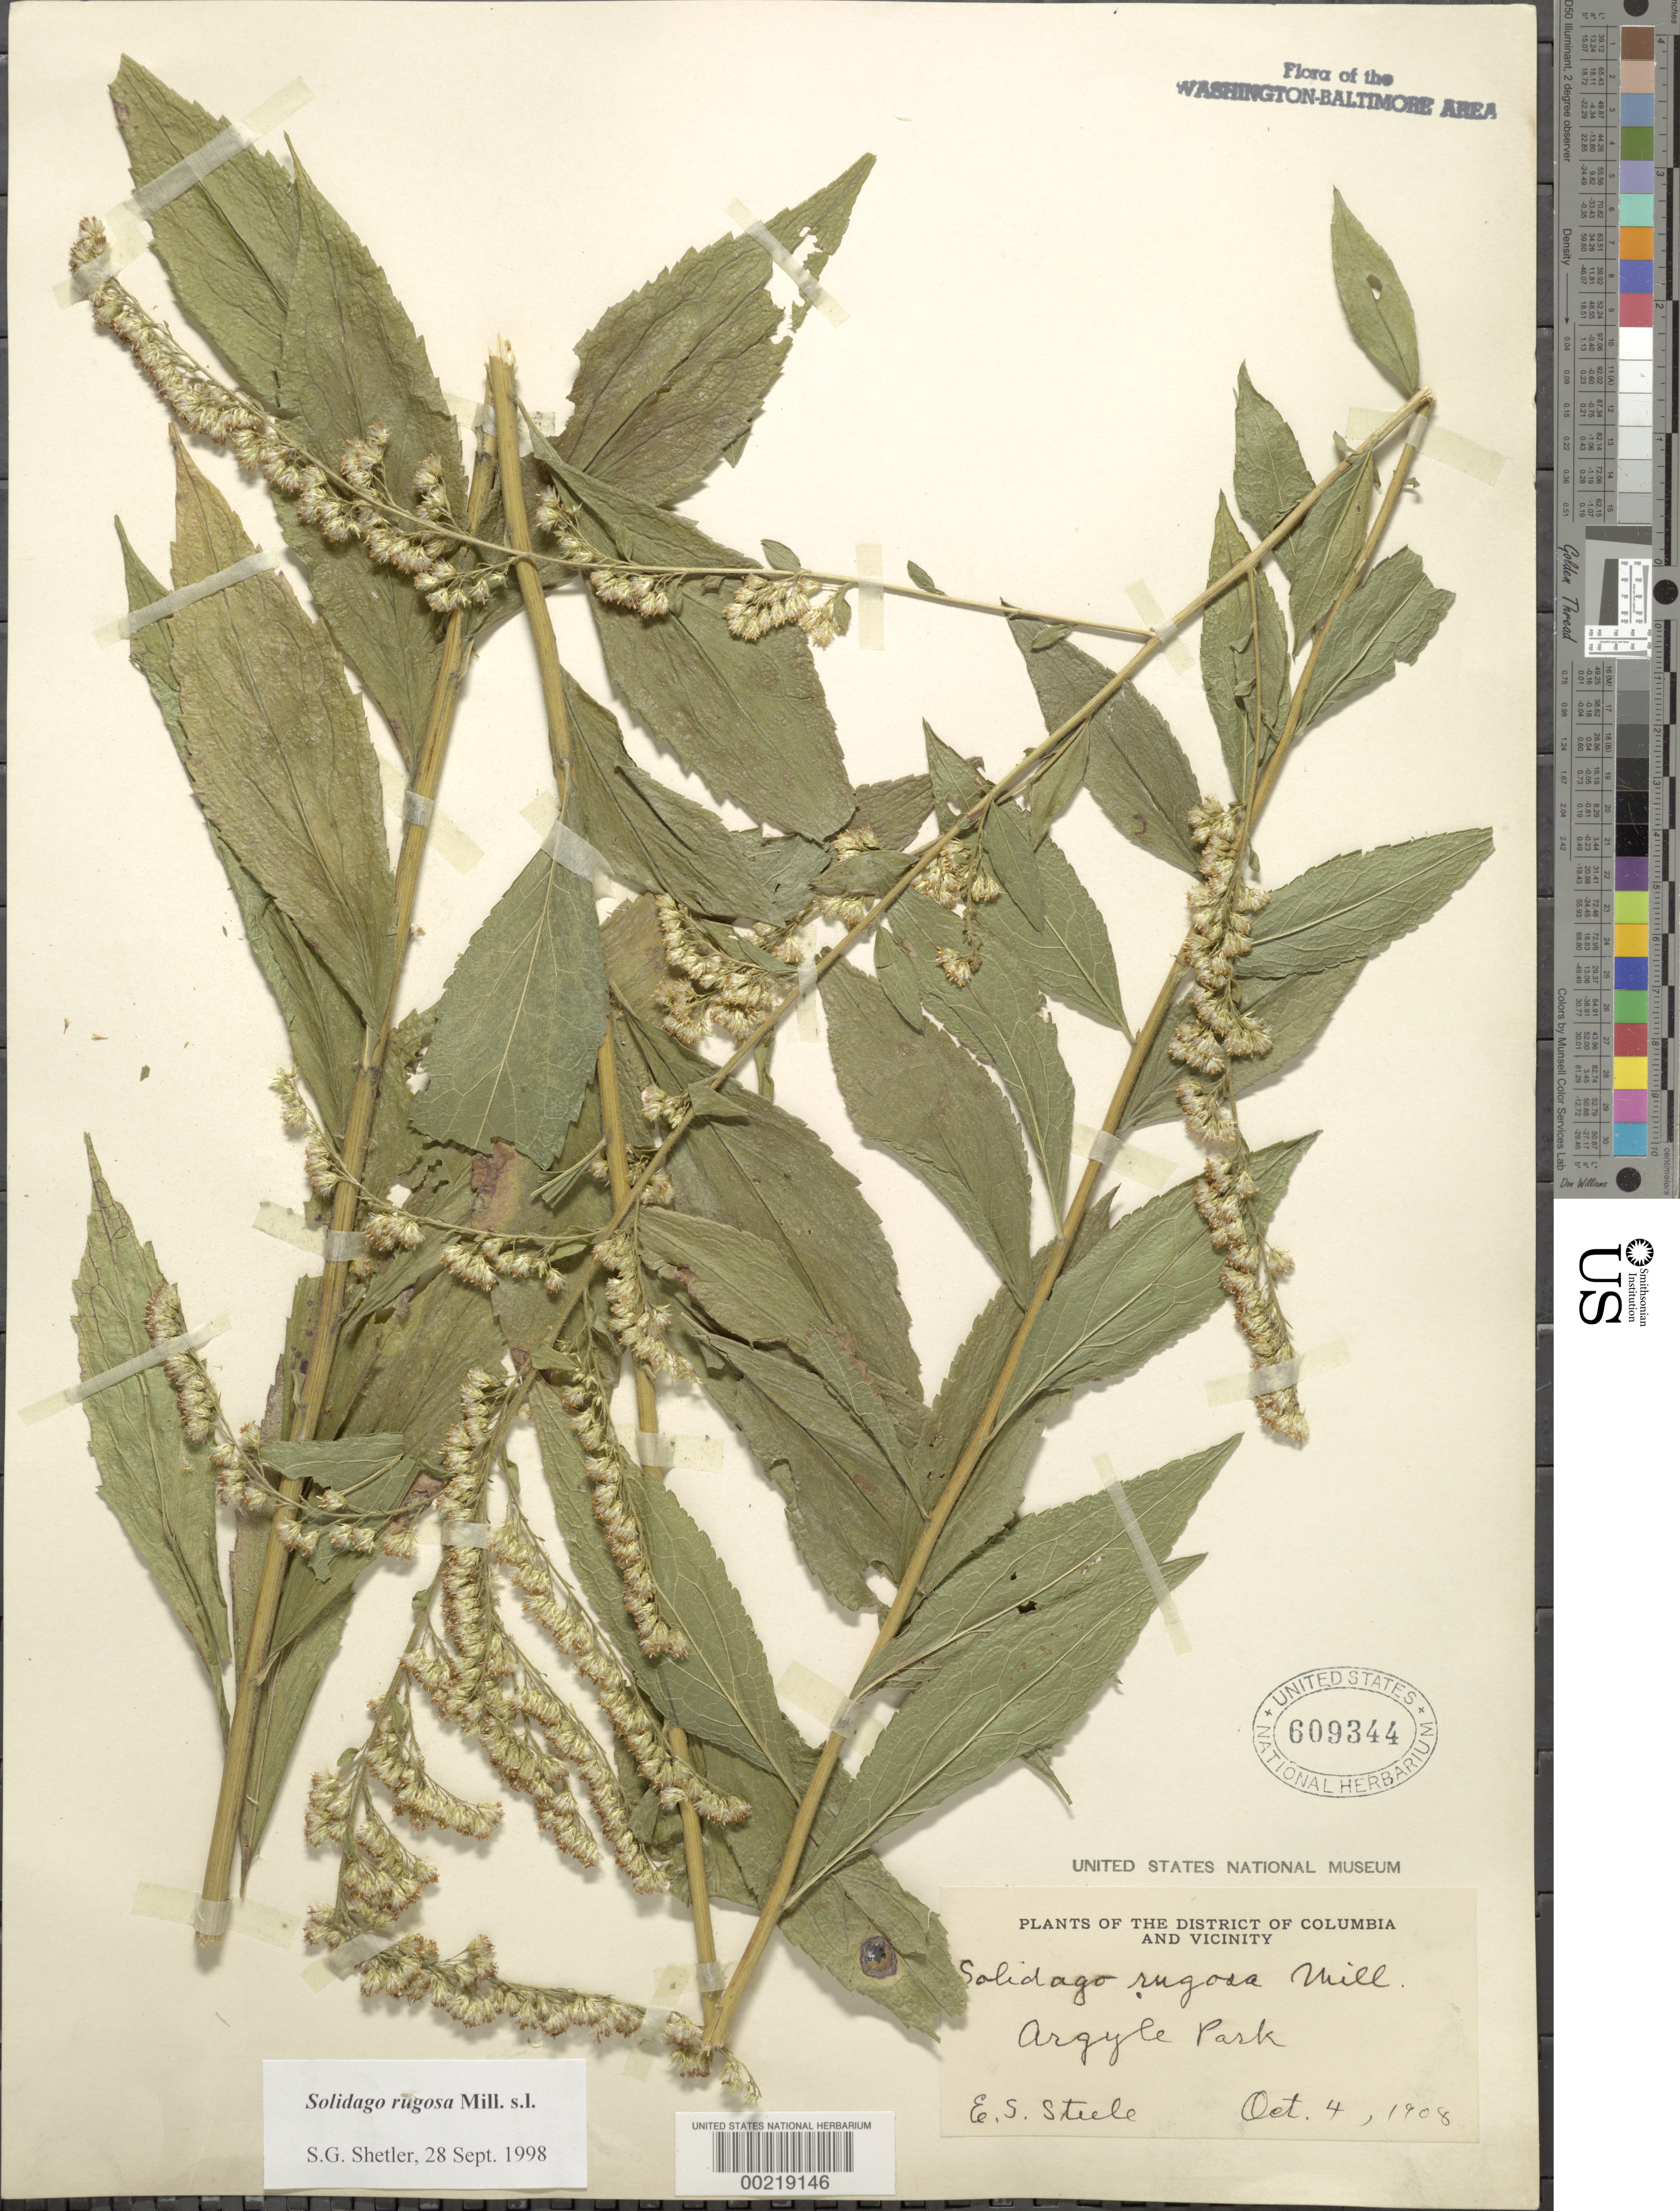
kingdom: Plantae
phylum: Tracheophyta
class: Magnoliopsida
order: Asterales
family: Asteraceae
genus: Solidago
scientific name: Solidago rugosa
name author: Mill.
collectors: E. Steele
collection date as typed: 04 Oct 1908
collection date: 1908-10-04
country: United States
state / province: District of Columbia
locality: Argyle Park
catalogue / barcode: US 609344